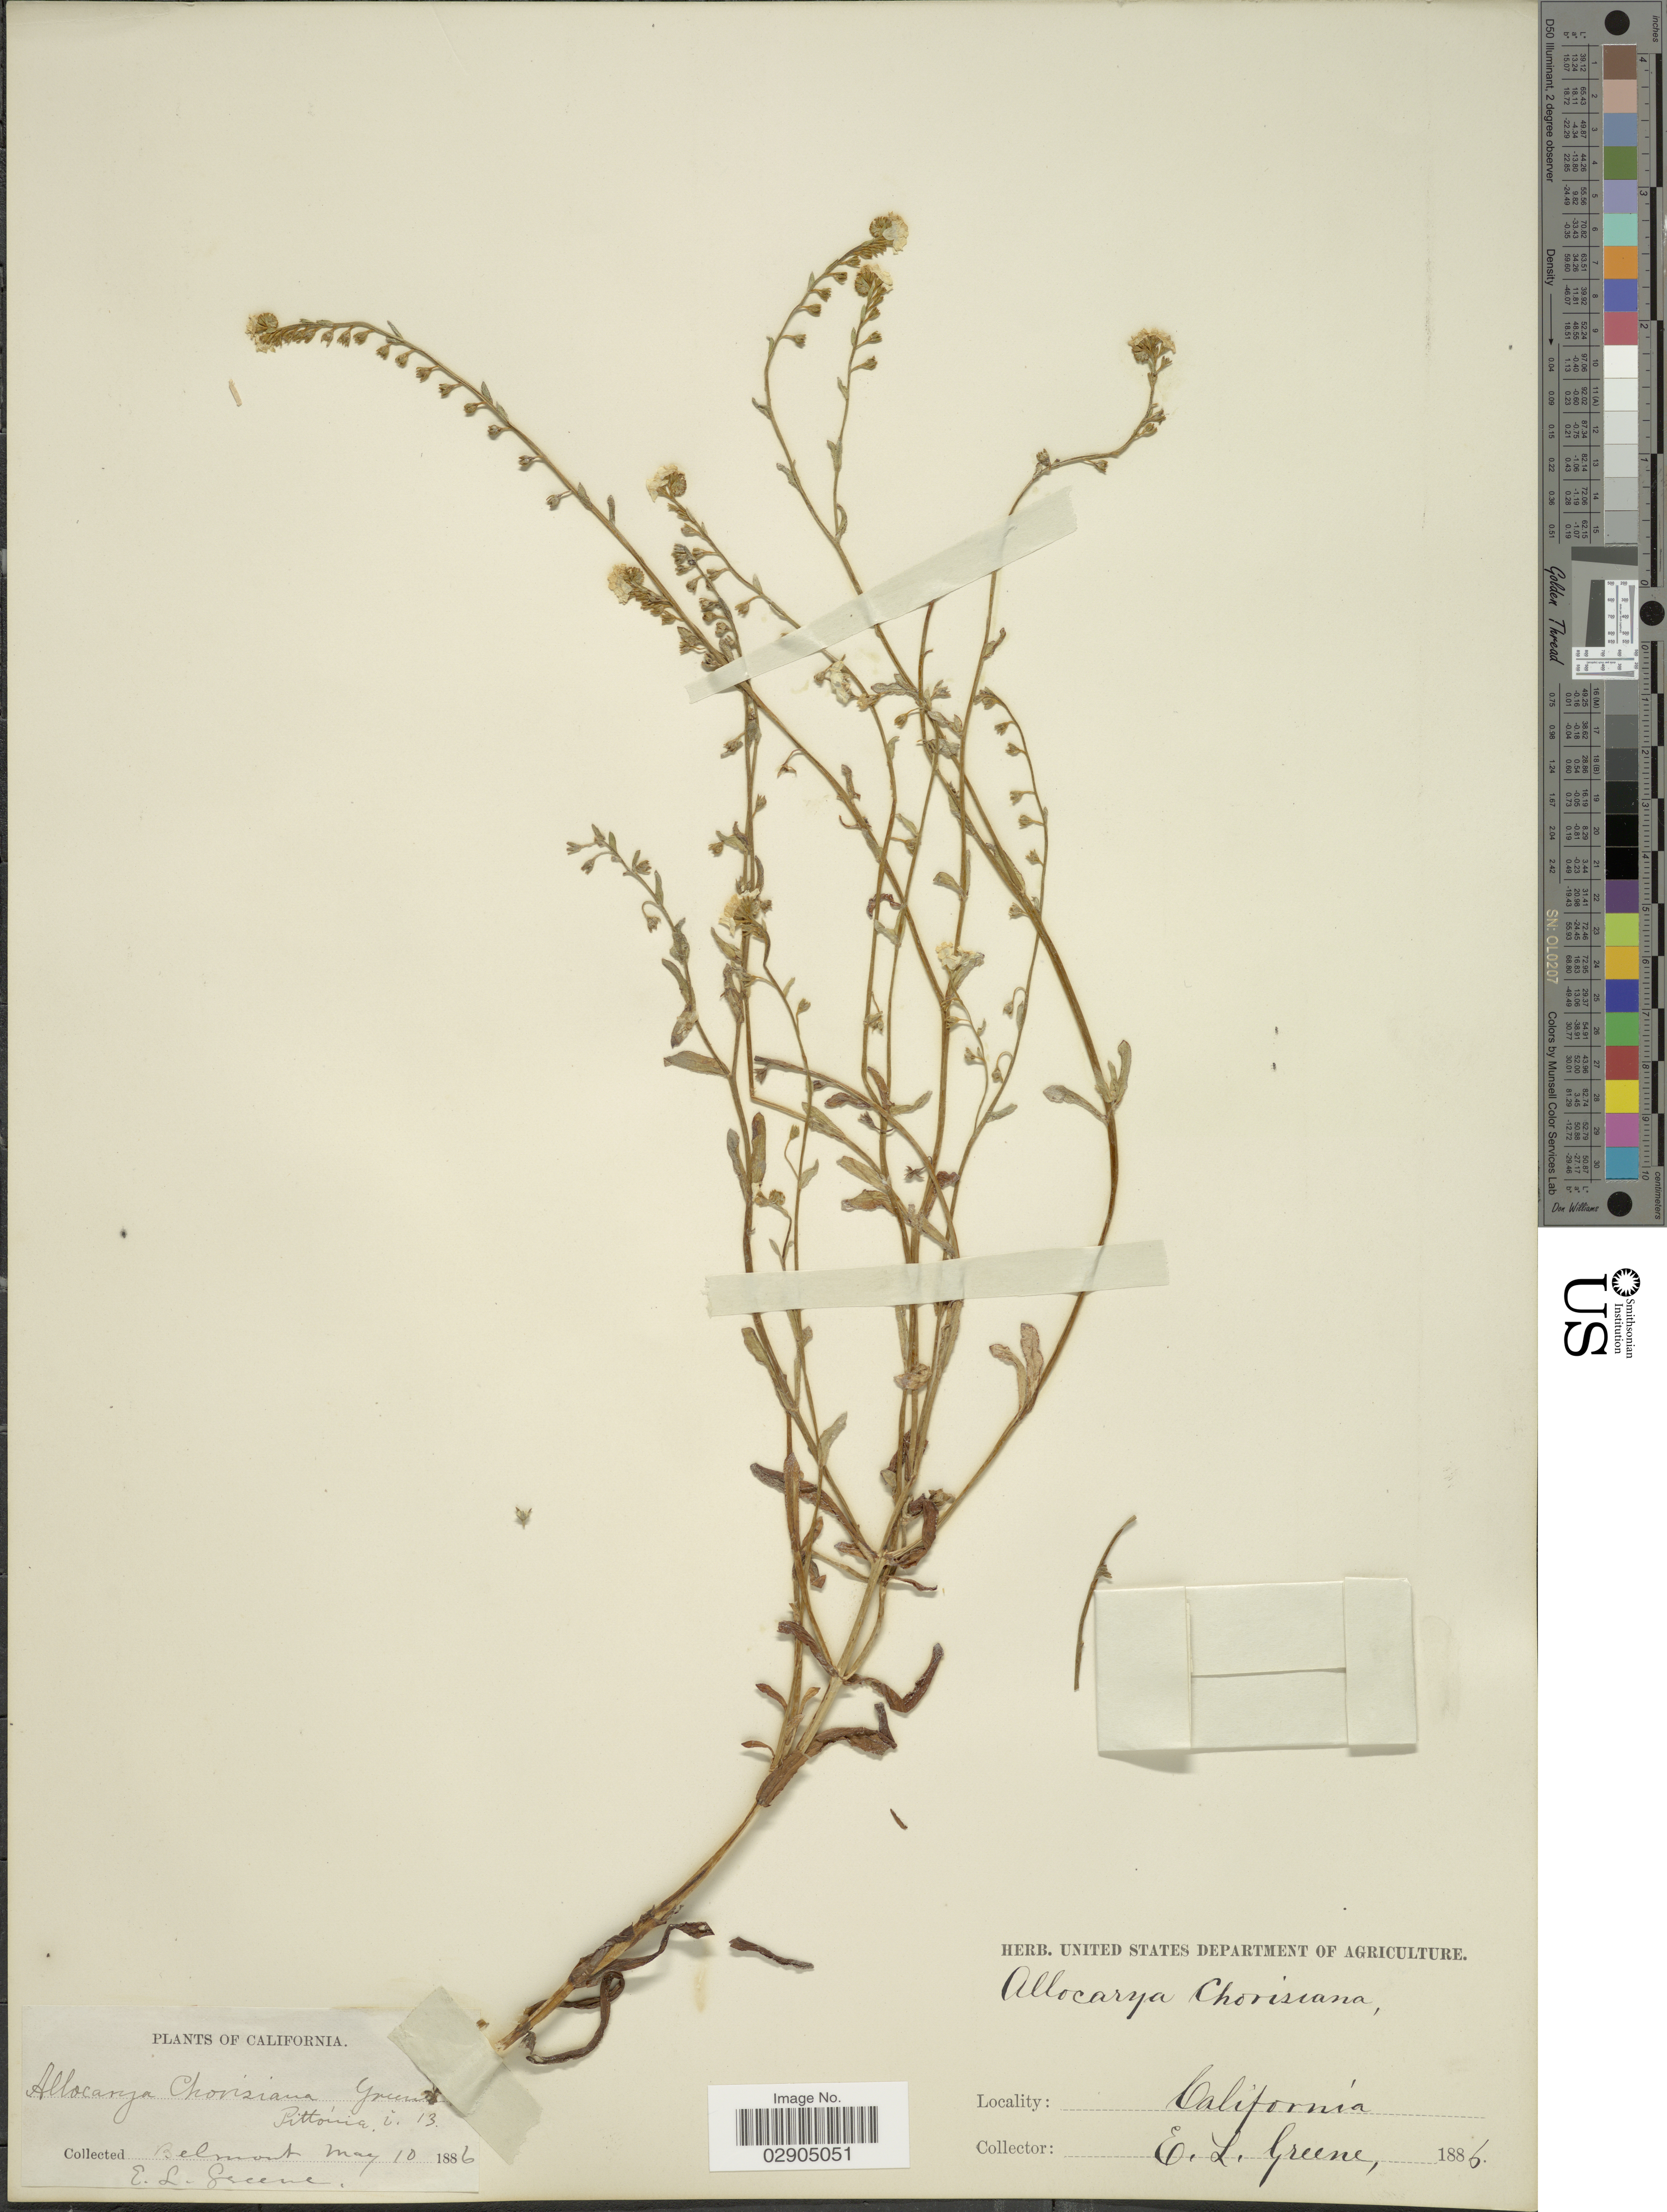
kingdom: Plantae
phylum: Tracheophyta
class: Magnoliopsida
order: Boraginales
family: Boraginaceae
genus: Allocarya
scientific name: Allocarya chorisiana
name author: (Cham. & Schltdl.) Greene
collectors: E. L. Greene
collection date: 1886-05-10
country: United States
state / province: California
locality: Belmont.